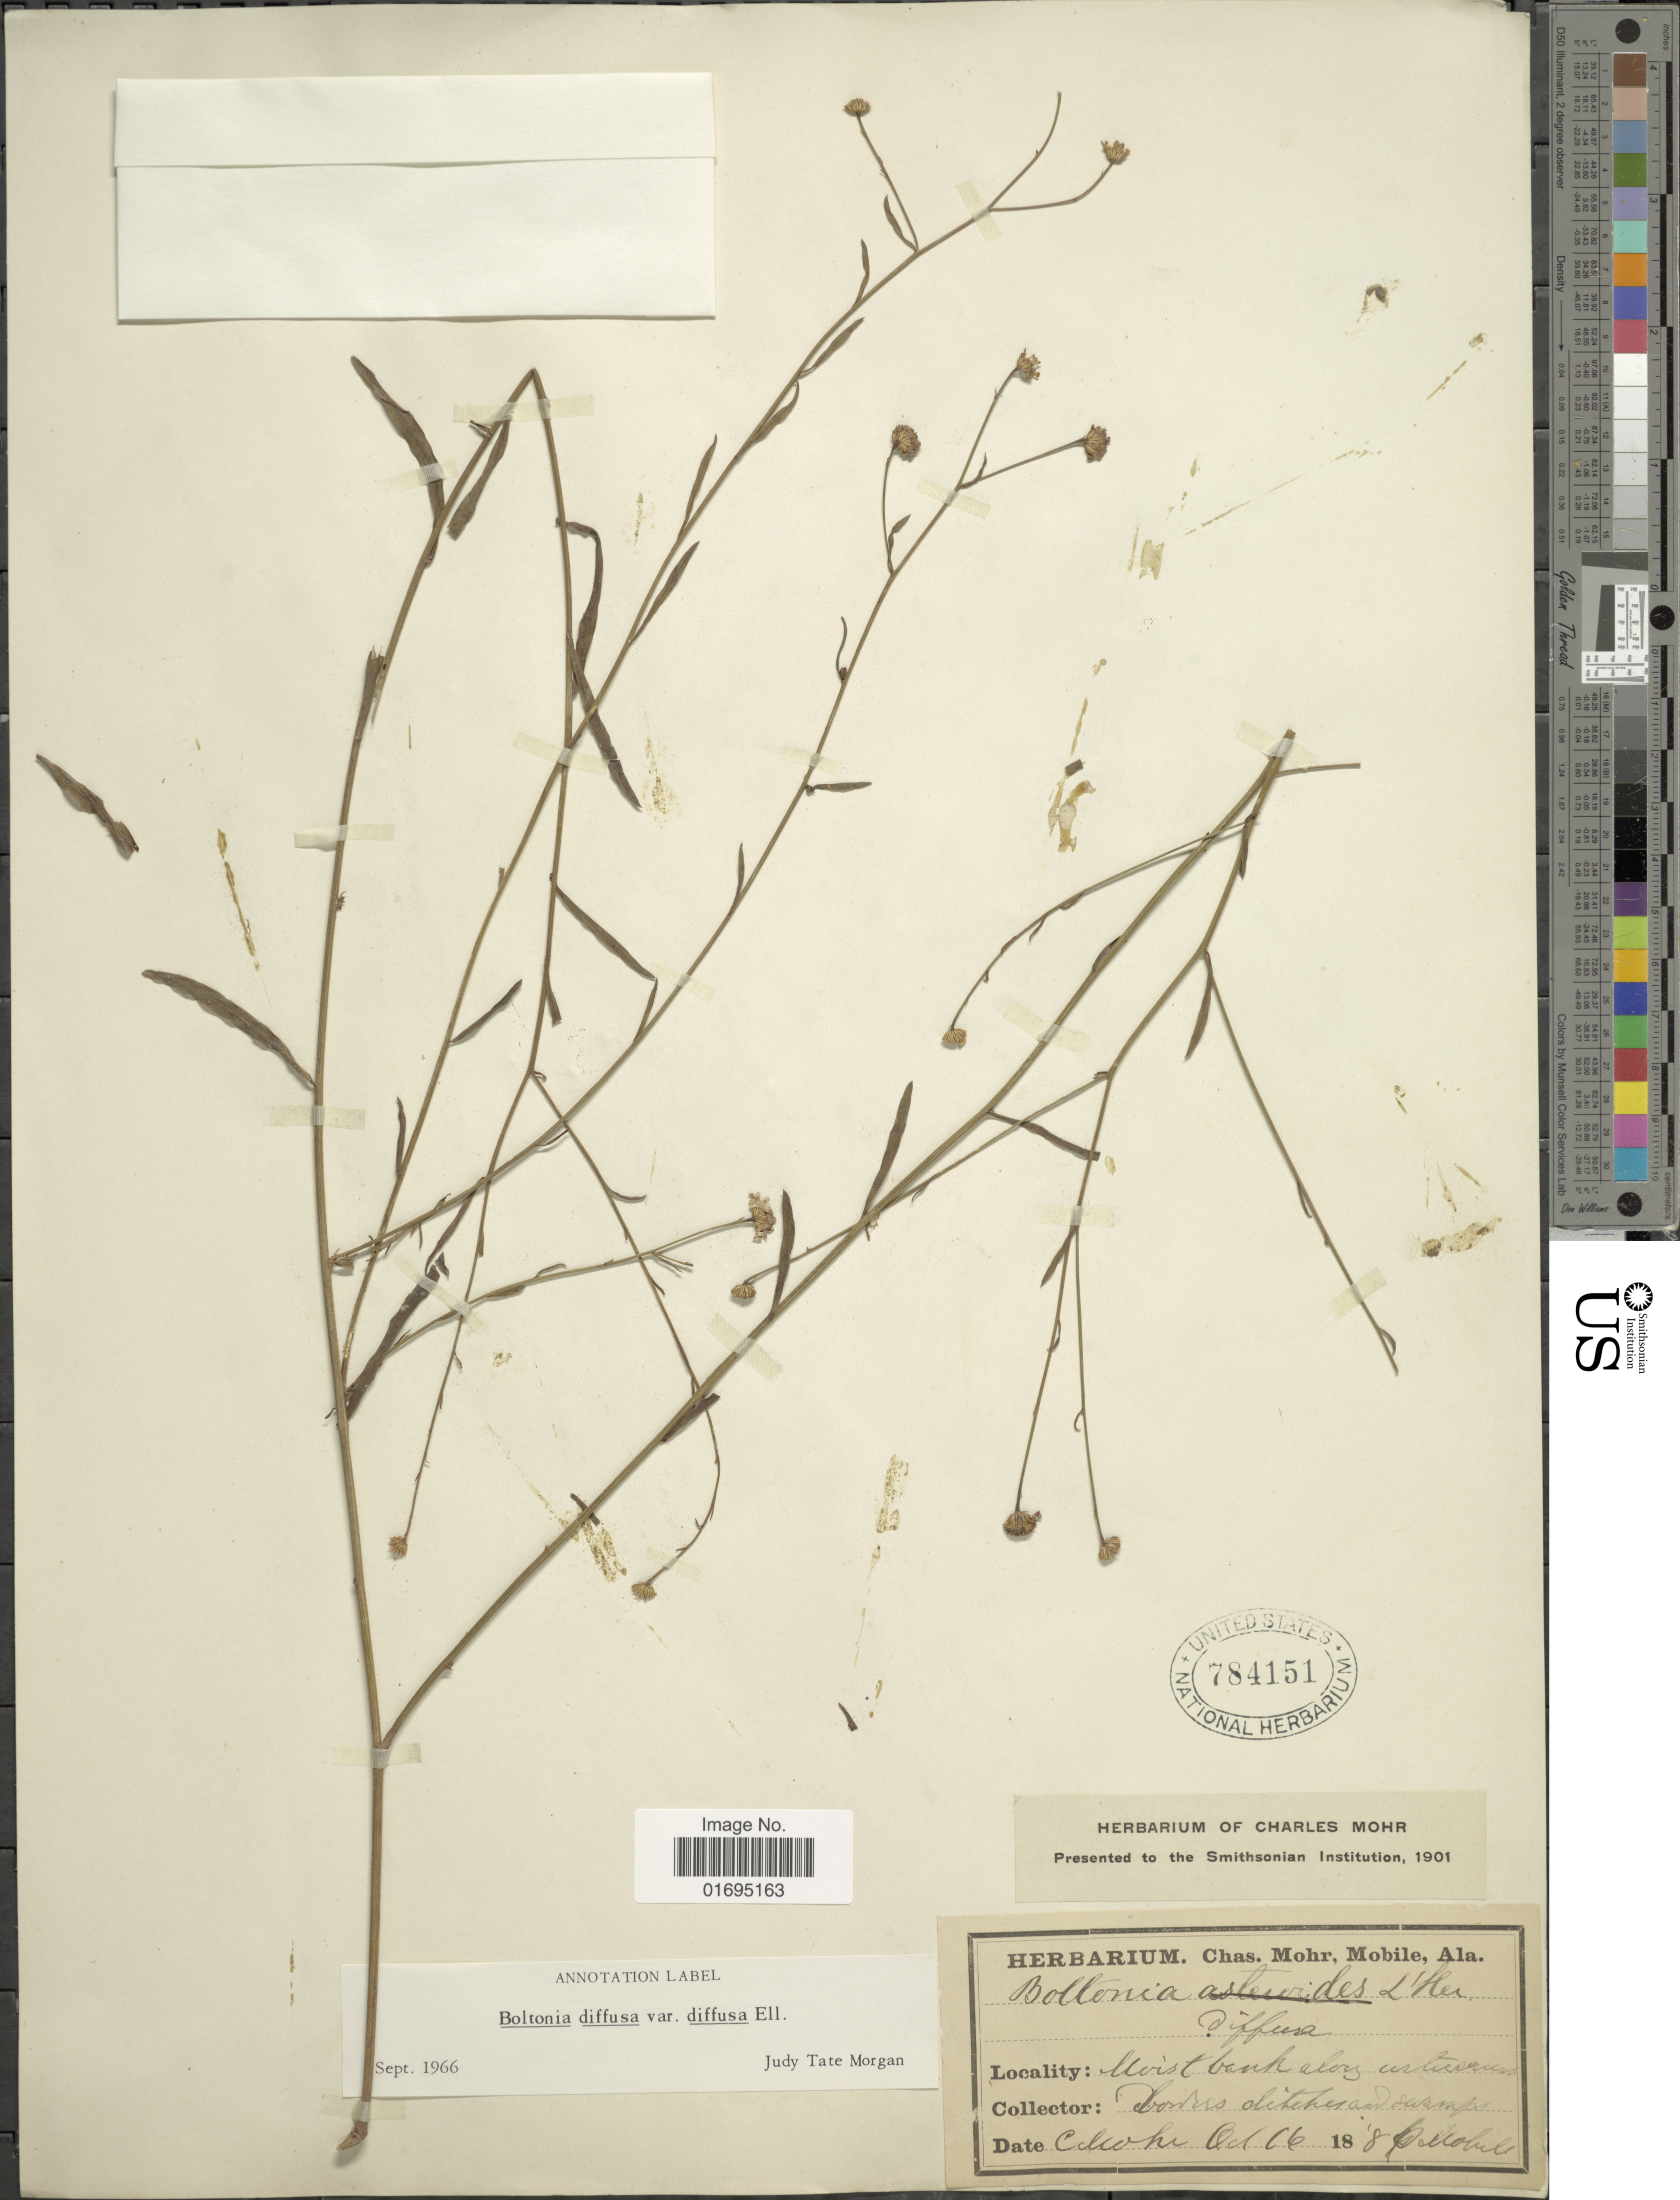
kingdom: Plantae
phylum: Tracheophyta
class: Magnoliopsida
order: Asterales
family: Asteraceae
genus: Boltonia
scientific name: Boltonia diffusa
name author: Elliott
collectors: Mohr, C. T. (herbarium)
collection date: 1886-10-16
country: United States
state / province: Alabama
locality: Mobile.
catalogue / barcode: US 784151